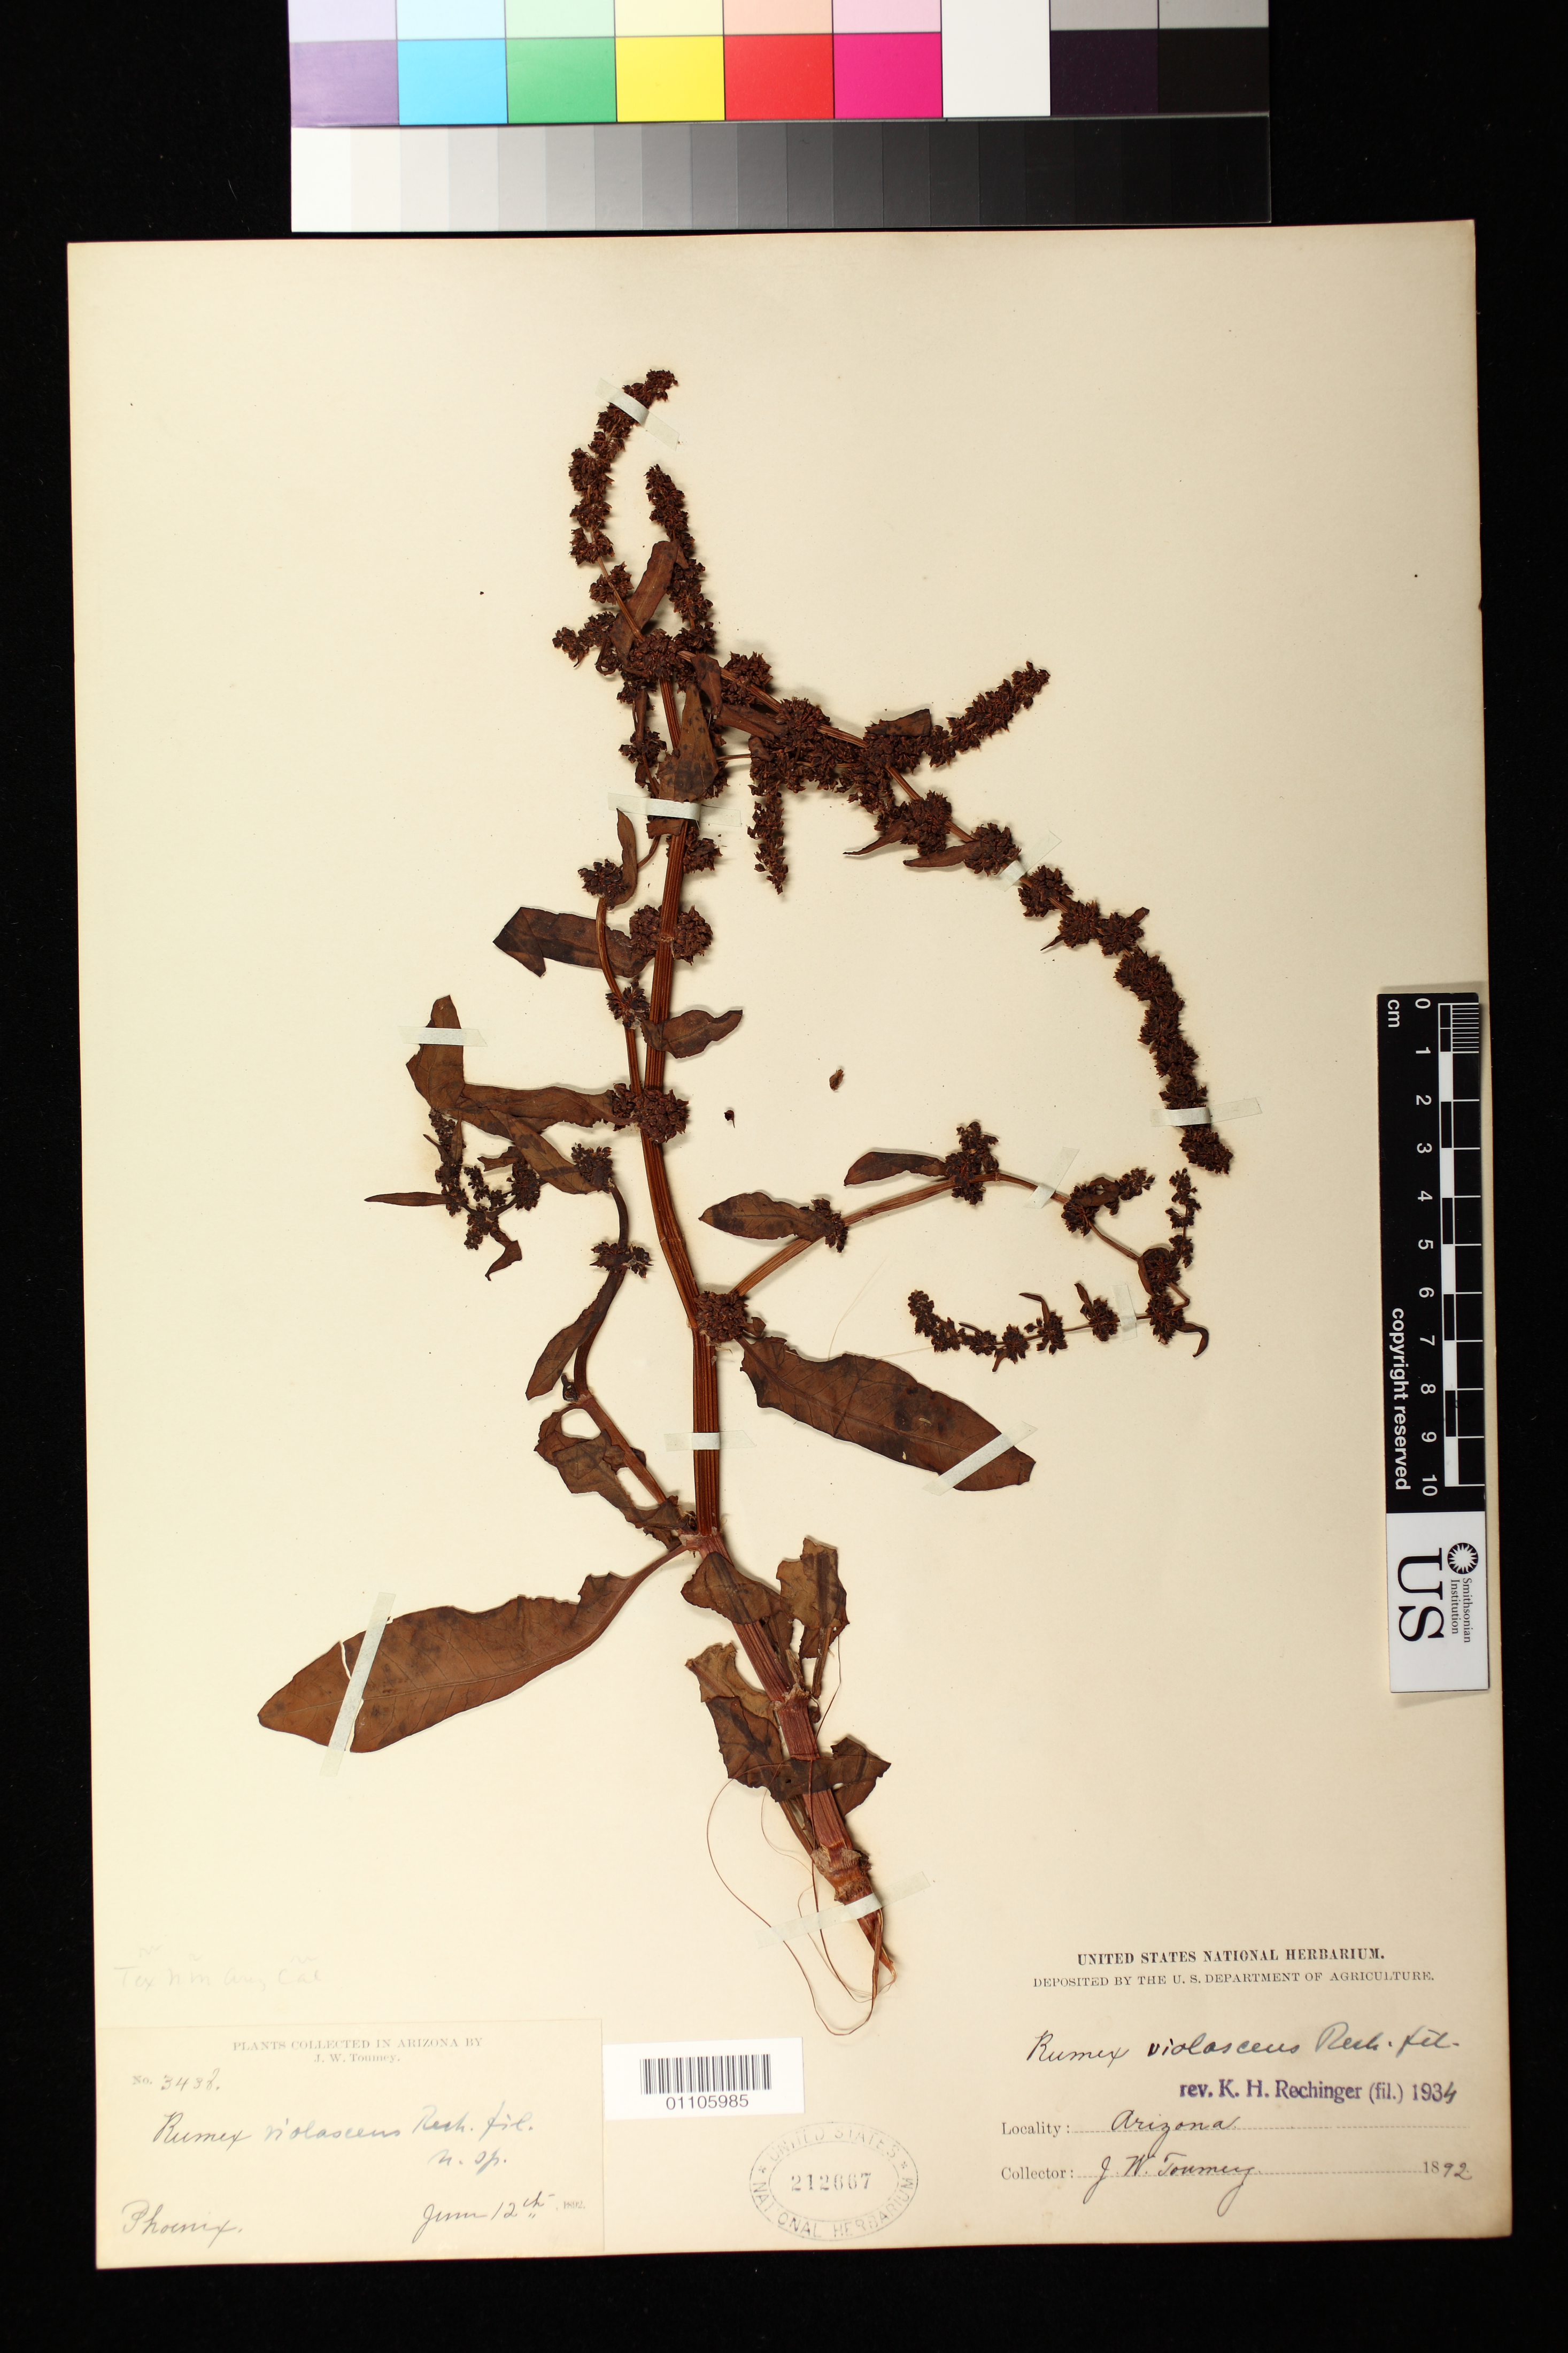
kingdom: Plantae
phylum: Tracheophyta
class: Magnoliopsida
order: Caryophyllales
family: Polygonaceae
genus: Rumex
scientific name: Rumex violascens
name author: Rech. f.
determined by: Rechinger, K. H.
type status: Syntype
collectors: J. W. Toumey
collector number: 343 b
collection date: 1892-06-12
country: United States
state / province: Arizona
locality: Phoenix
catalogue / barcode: US 212667